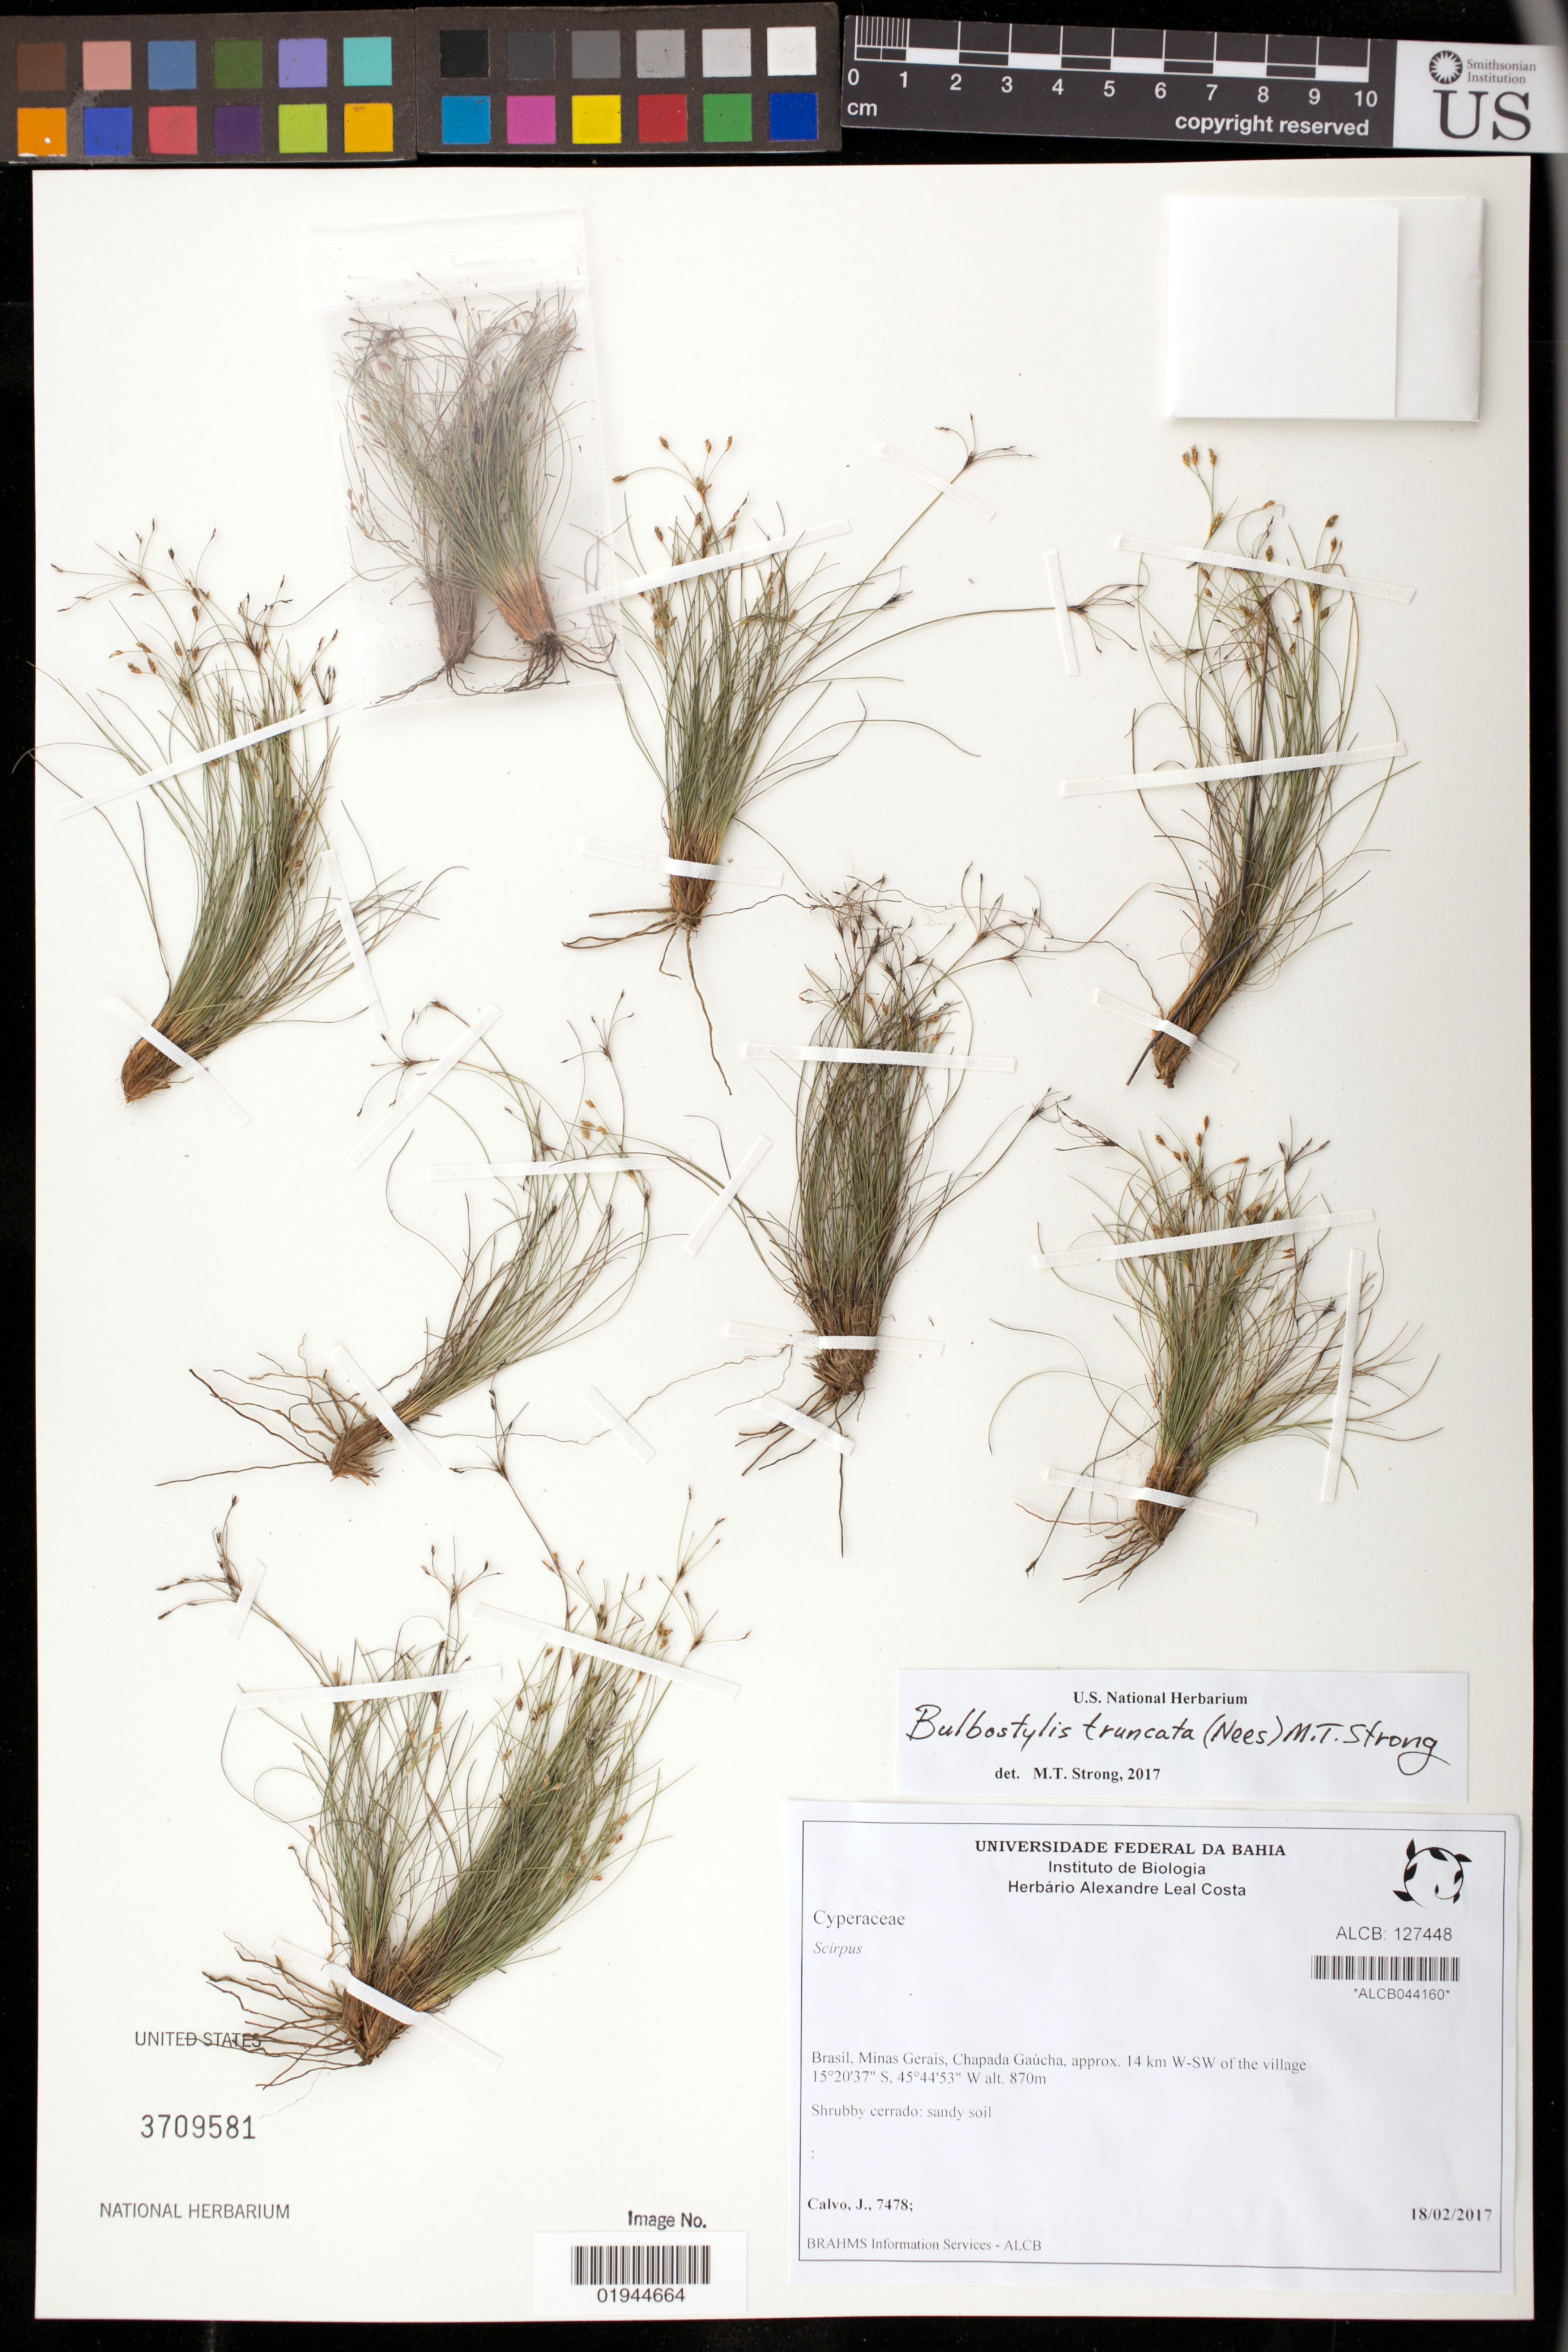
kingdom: Plantae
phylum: Tracheophyta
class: Liliopsida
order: Poales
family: Cyperaceae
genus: Bulbostylis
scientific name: Bulbostylis truncata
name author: (Nees) M.T. Strong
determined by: Strong, M. T., (US), Smithsonian Institution - National Museum of Natural History (UNITED STATES)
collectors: J. Calvo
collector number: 7478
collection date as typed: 18/02/2017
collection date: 2017-02-18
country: Brazil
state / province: Minas Gerais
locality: Chapada Gaucha, approx. 14 km W-SW of the village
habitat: shrubby cerrado, sandy soil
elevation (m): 870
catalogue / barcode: US 3709581